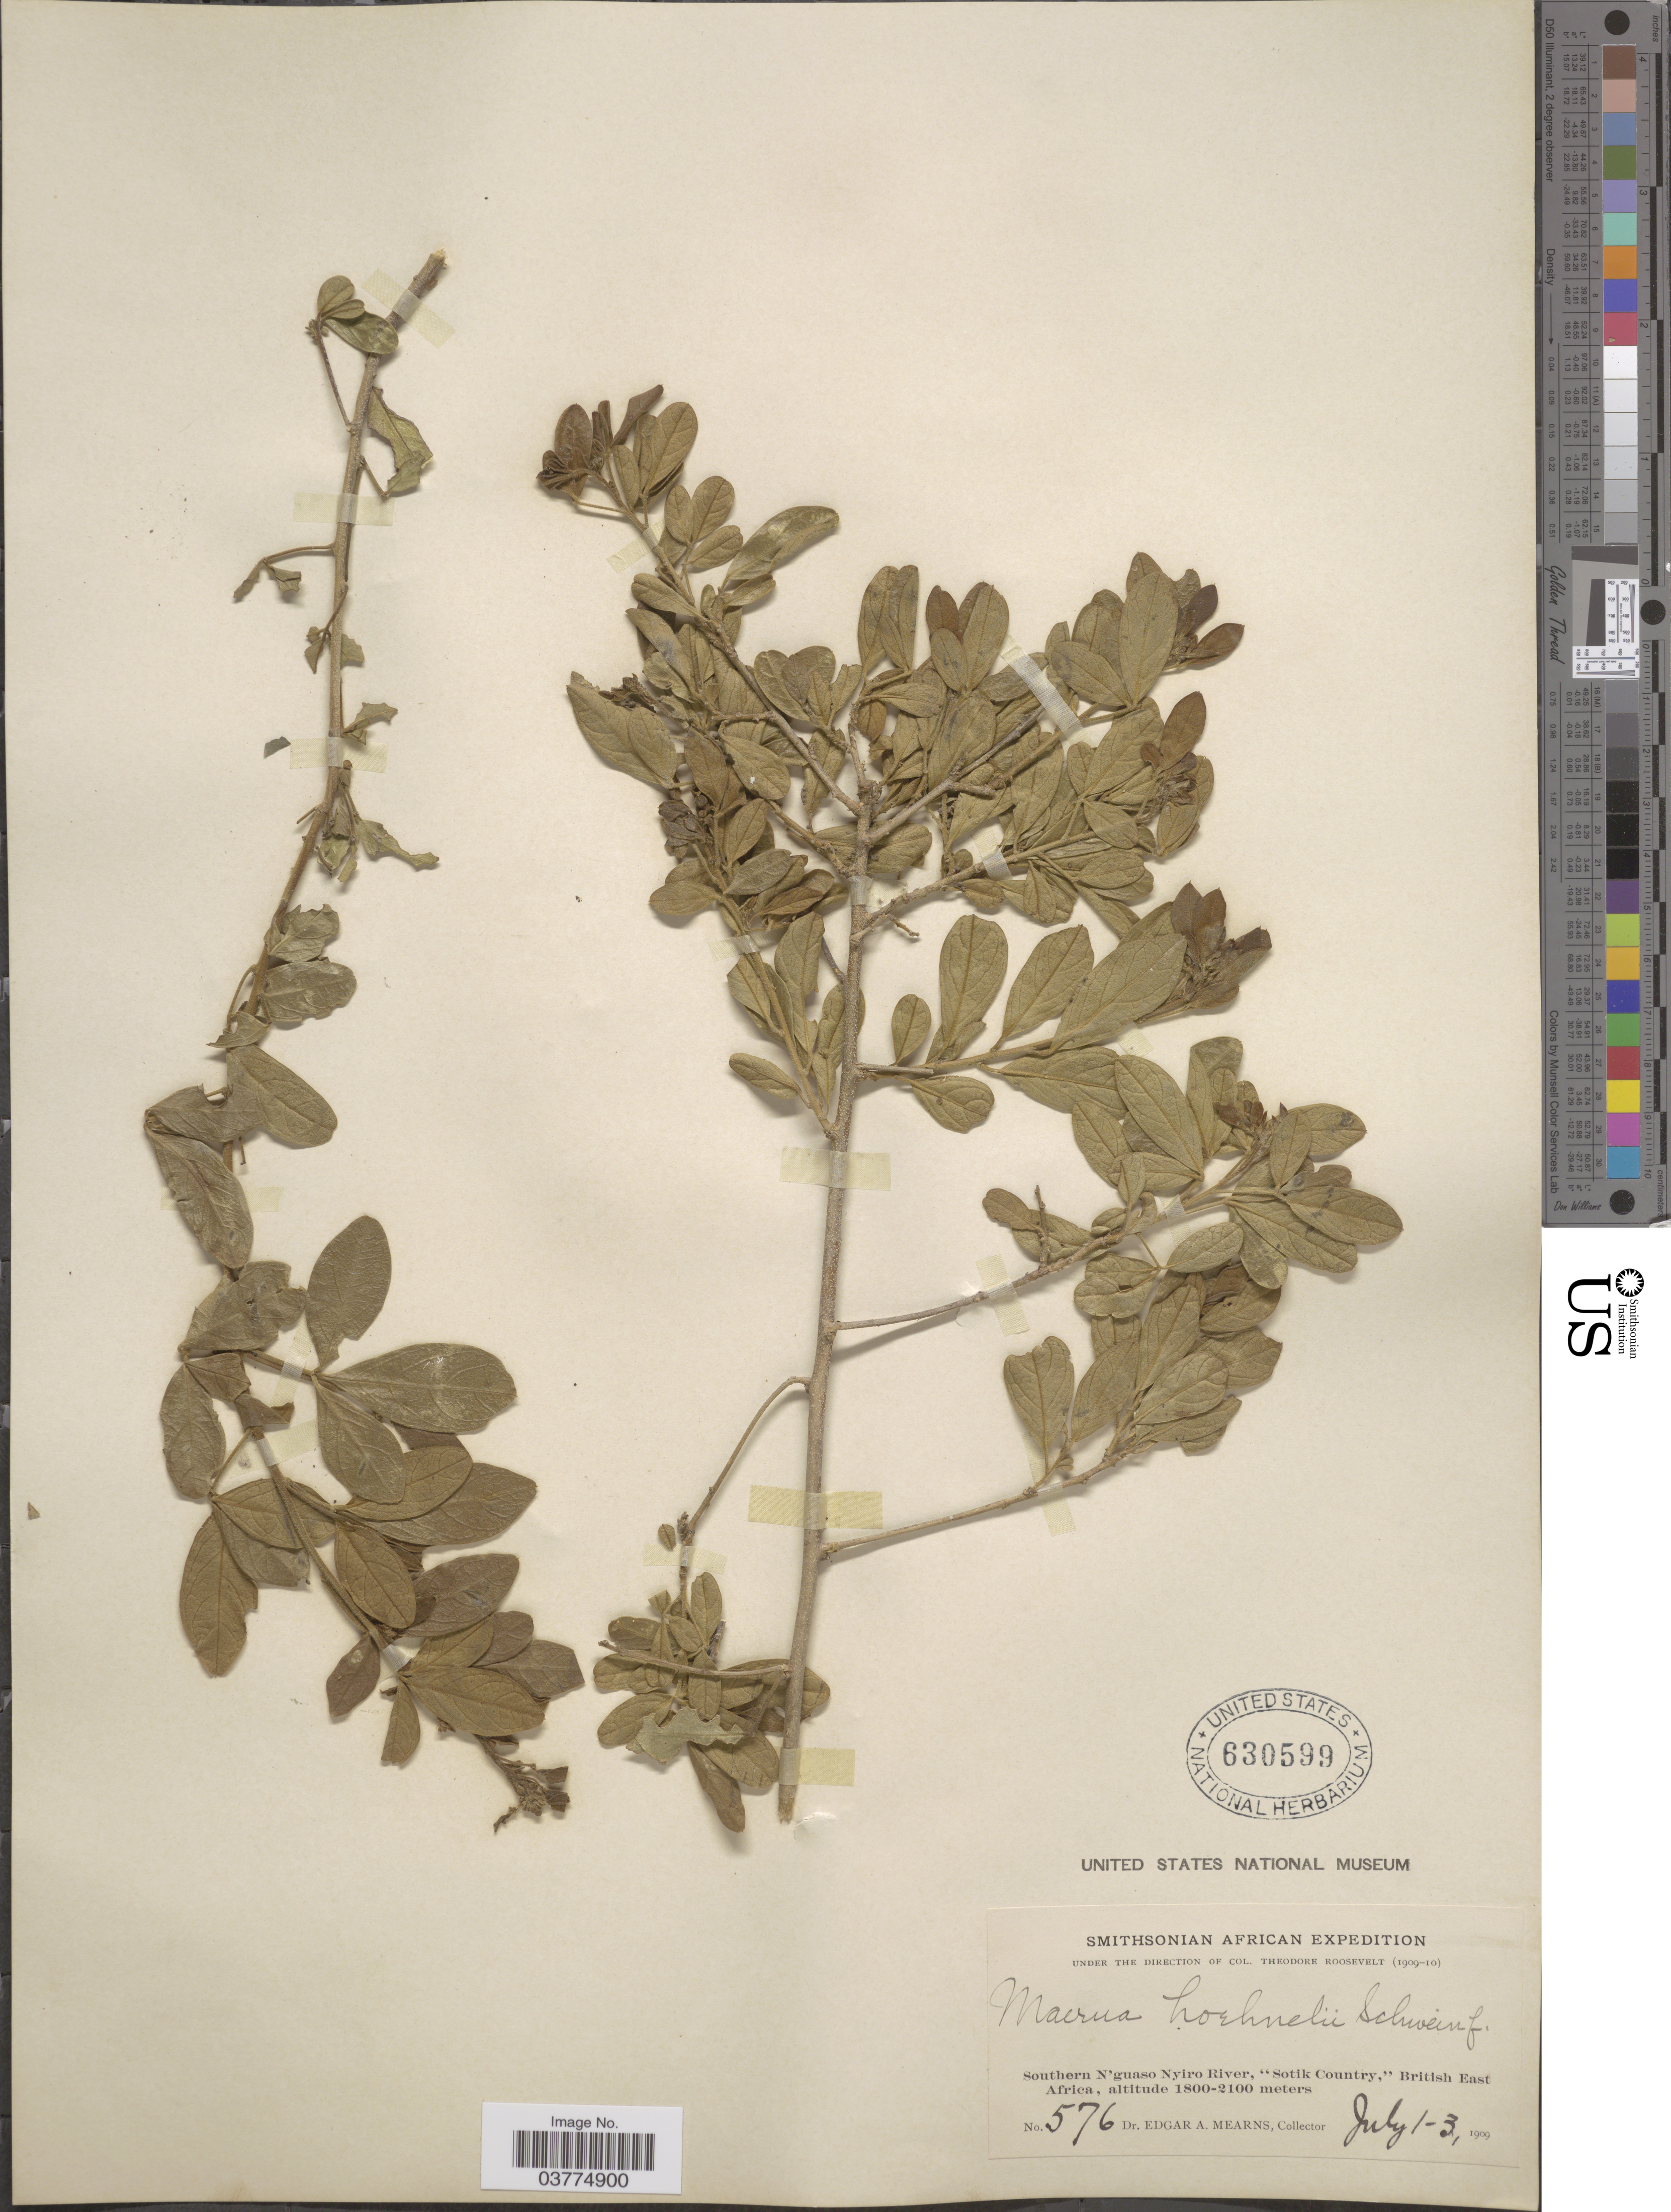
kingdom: Plantae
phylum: Tracheophyta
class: Magnoliopsida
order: Brassicales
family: Capparaceae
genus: Maerua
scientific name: Maerua hoehnelii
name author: Schweinf.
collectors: E. A. Mearns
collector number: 576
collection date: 1909-07-01/1909-07-03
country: Kenya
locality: Southern N'guaso Nyiro River, "Sotik Country", British East Africa.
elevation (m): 1800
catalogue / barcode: US 630599